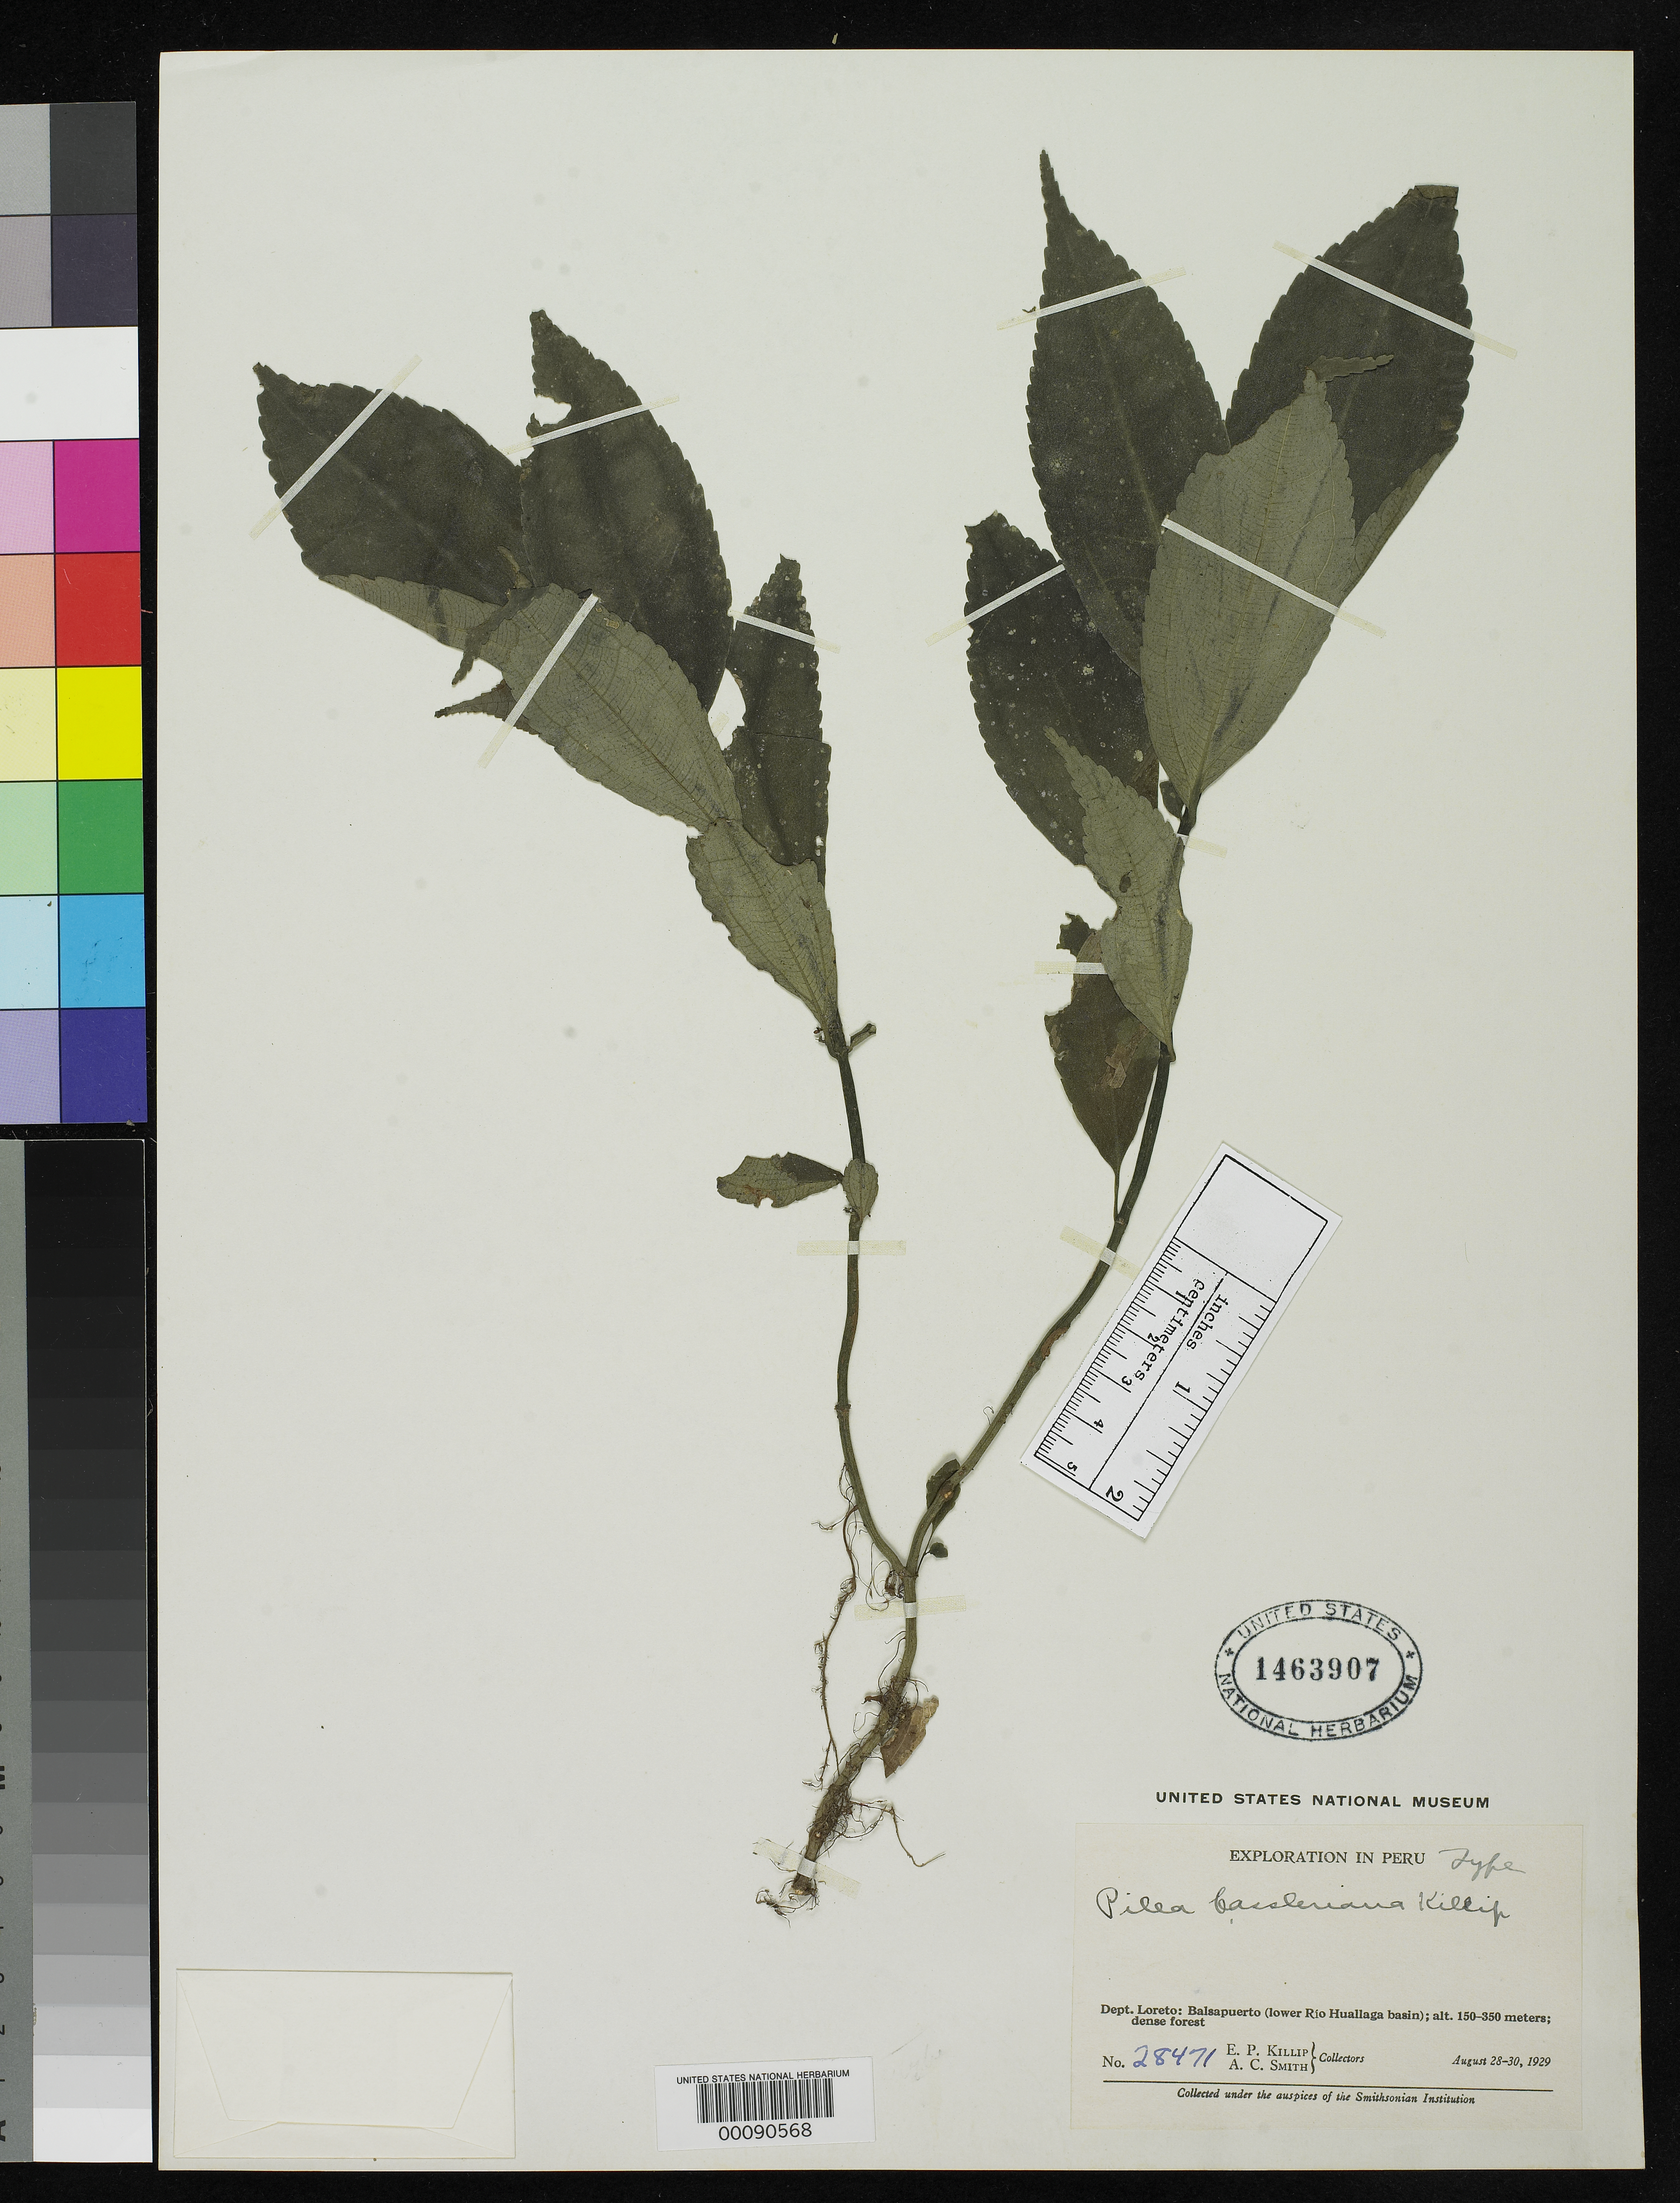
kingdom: Plantae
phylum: Tracheophyta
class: Magnoliopsida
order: Rosales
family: Urticaceae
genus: Pilea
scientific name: Pilea bassleriana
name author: Killip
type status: Holotype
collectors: E. P. Killip & A. C. Smith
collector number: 28471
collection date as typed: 28 Aug 1929 to 30 Aug 1929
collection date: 1929-08-28/1929-08-30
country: Peru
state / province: Loreto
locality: Balsapuerto, lower Rio Huallaga Basin.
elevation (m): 150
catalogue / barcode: US 1463907